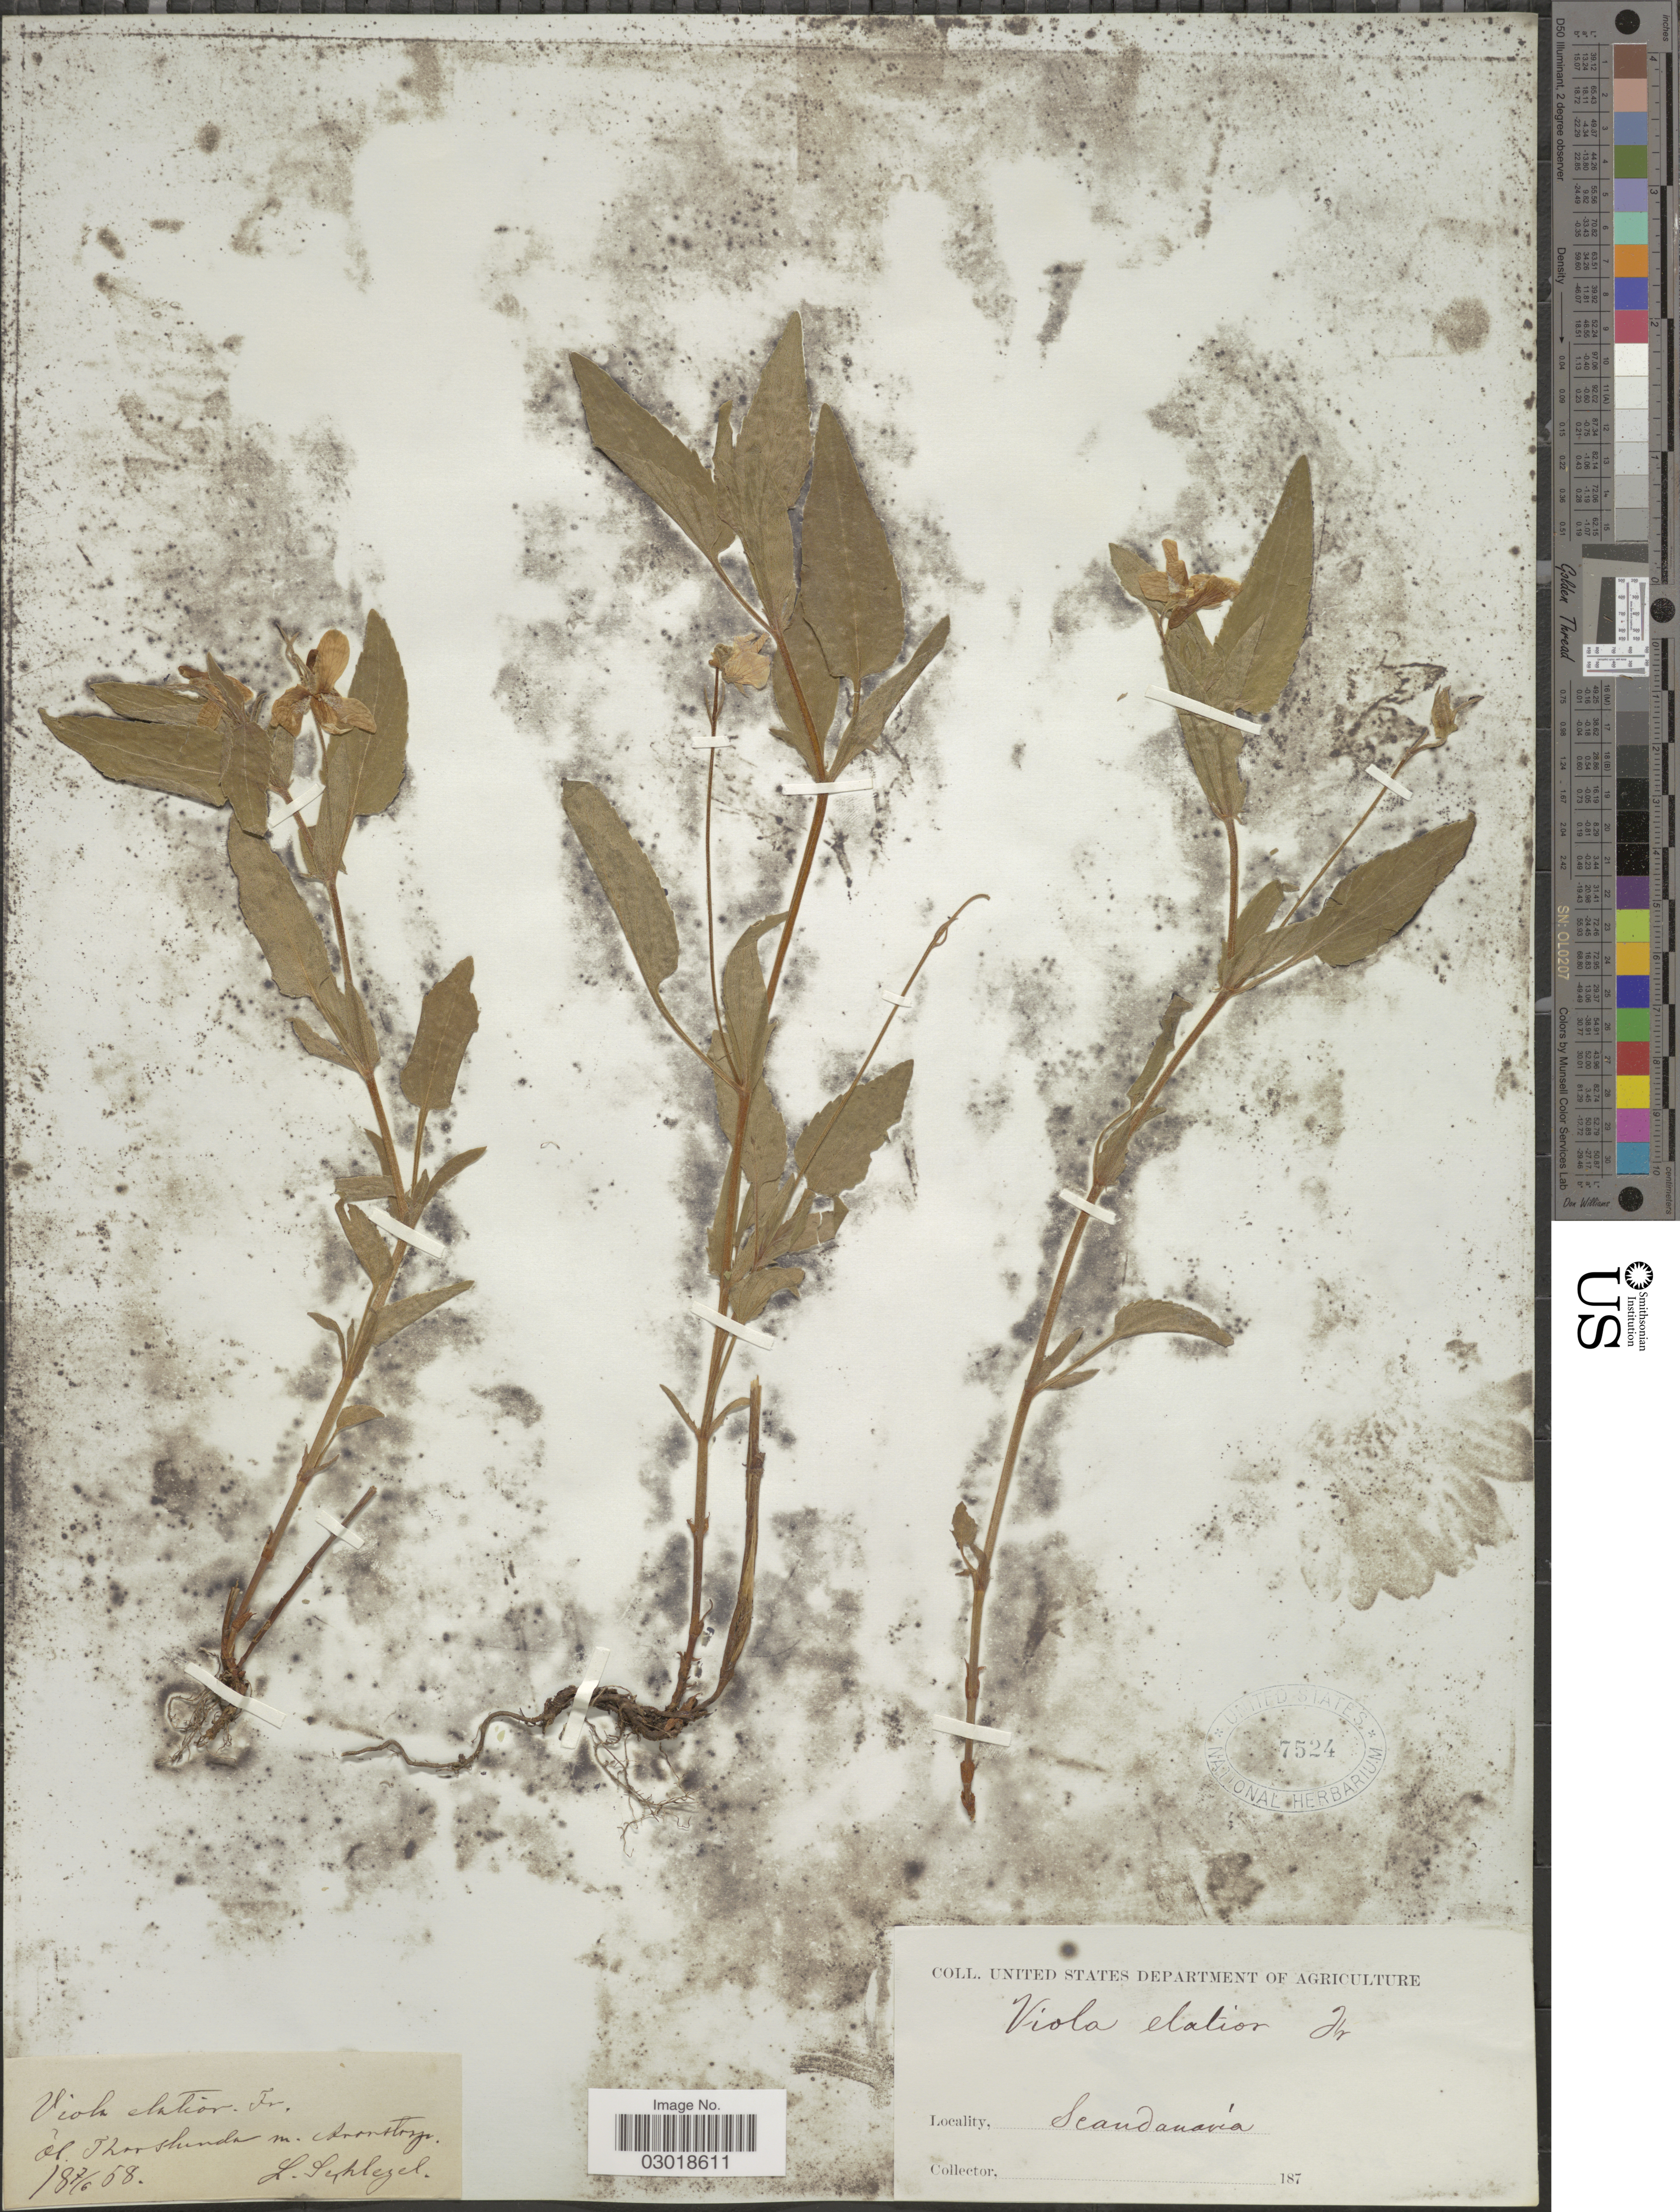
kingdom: Plantae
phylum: Tracheophyta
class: Magnoliopsida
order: Malpighiales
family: Violaceae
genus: Viola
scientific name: Viola elatior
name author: Fr.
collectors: L. Schlegel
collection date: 1868-06-07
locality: Ol. Thorhunda m. Arontstosy. Scandanavia.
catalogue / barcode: US 7524